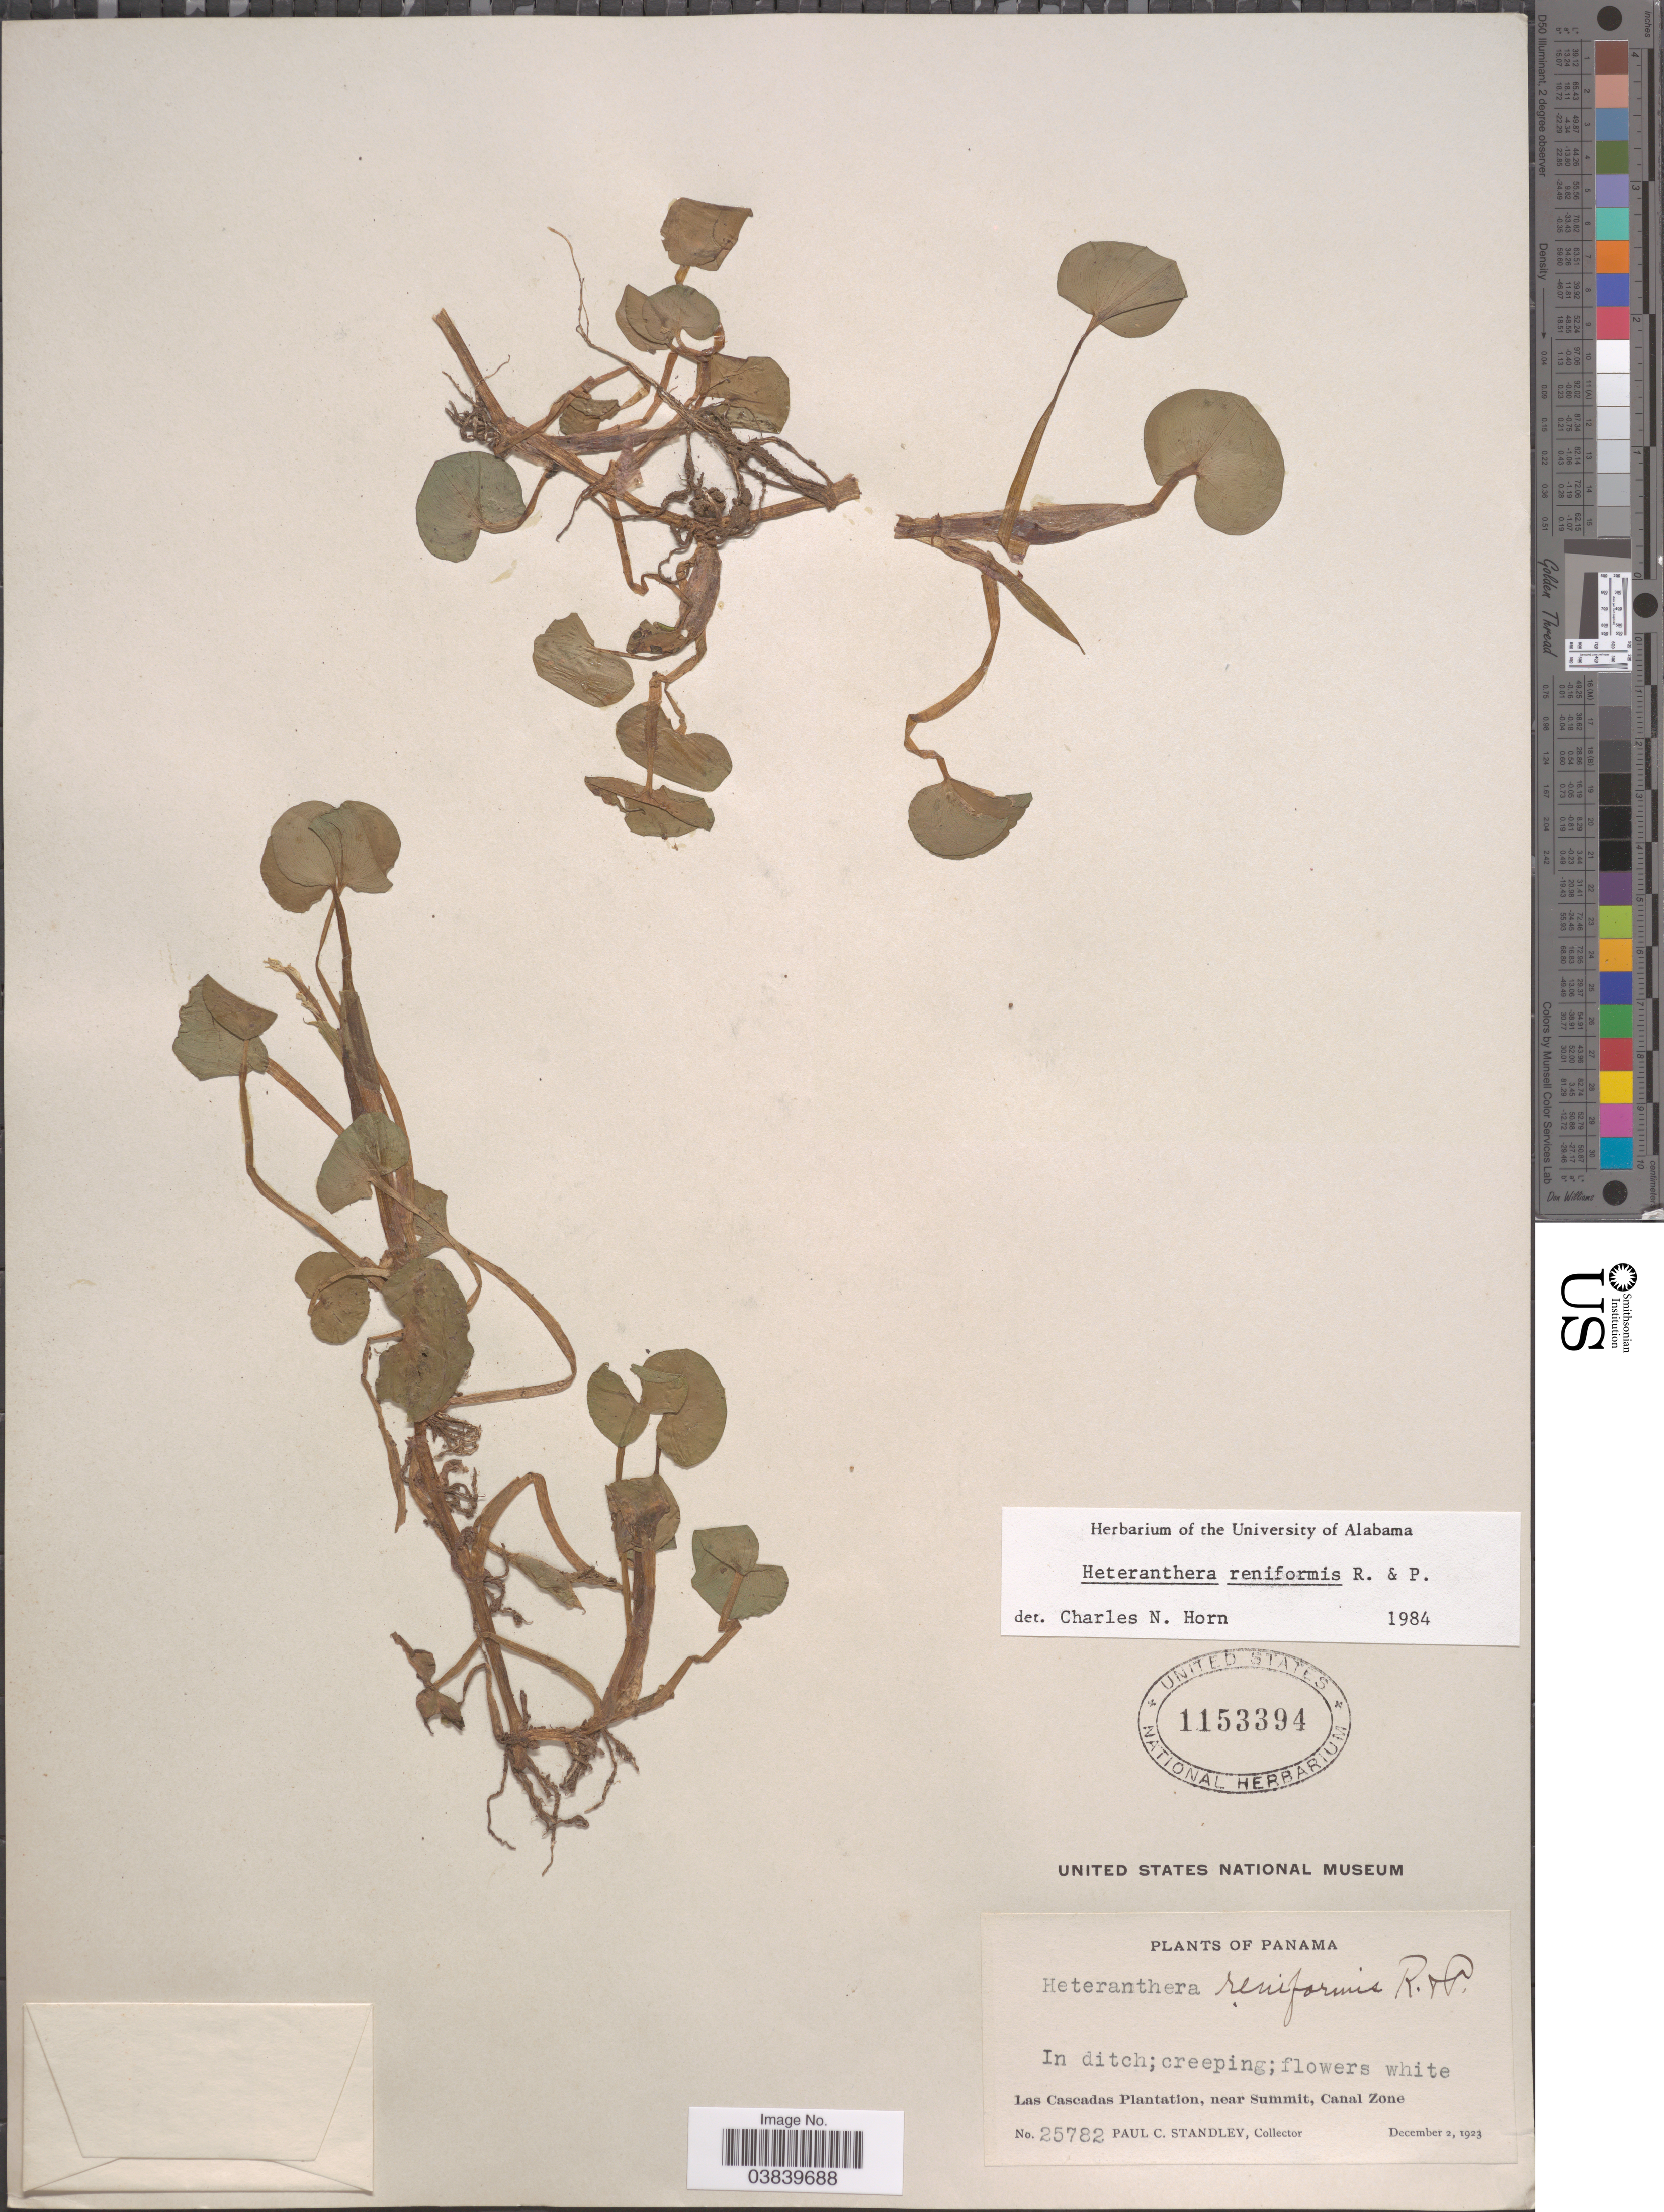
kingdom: Plantae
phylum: Tracheophyta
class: Liliopsida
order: Commelinales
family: Pontederiaceae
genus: Heteranthera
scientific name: Heteranthera reniformis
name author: Ruiz & Pav.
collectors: P. C. Standley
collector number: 25782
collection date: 1923-12-02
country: Panama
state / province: Colón / Panamá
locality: Las Cascadas Plantation, near Summit, Canal Zone.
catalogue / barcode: US 1153394